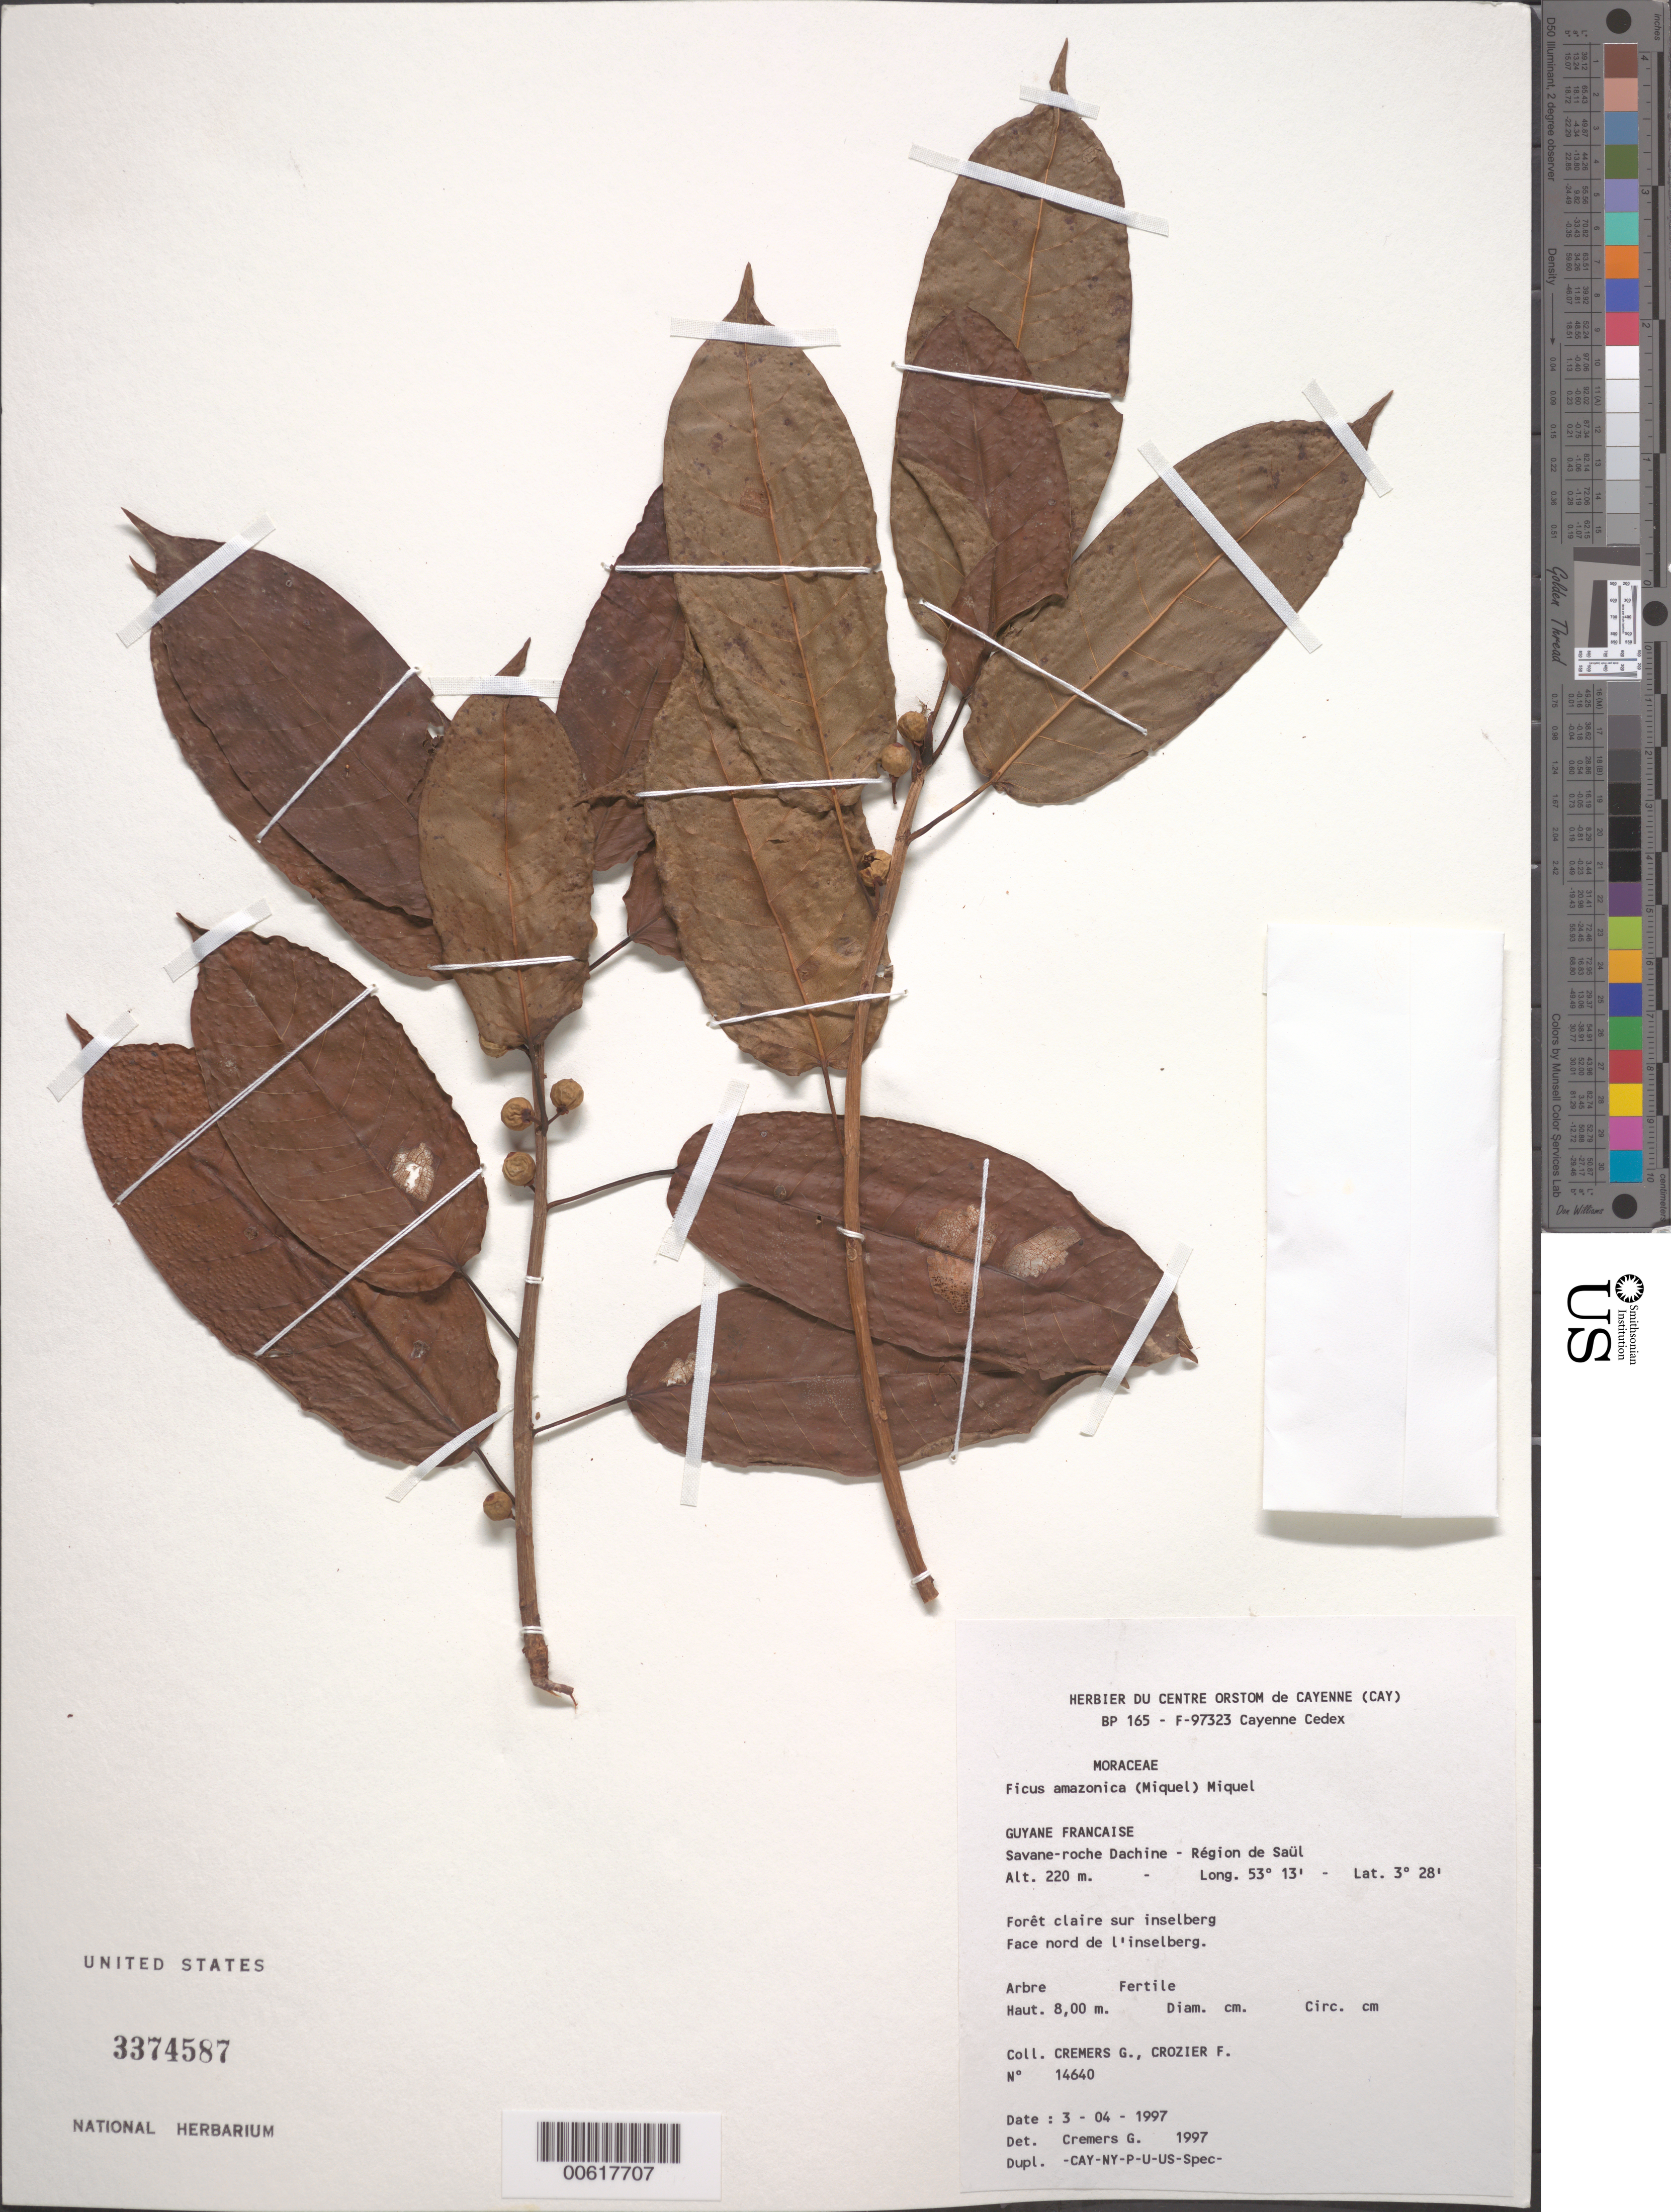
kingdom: Plantae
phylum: Tracheophyta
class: Magnoliopsida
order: Rosales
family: Moraceae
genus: Ficus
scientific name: Ficus amazonica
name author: (Miq.) Miq.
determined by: Cremers, Georges A.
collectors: G. Cremers & F. Crozier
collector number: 14640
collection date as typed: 3-Apr-97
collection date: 1997-04-03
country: French Guiana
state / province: Saint-Laurent-du-Maroni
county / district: Saül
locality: Saül, savane-roche Dachine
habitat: Forêt claire sur inselberg. Face nord de l 'inselberg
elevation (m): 220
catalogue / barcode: US 3374587